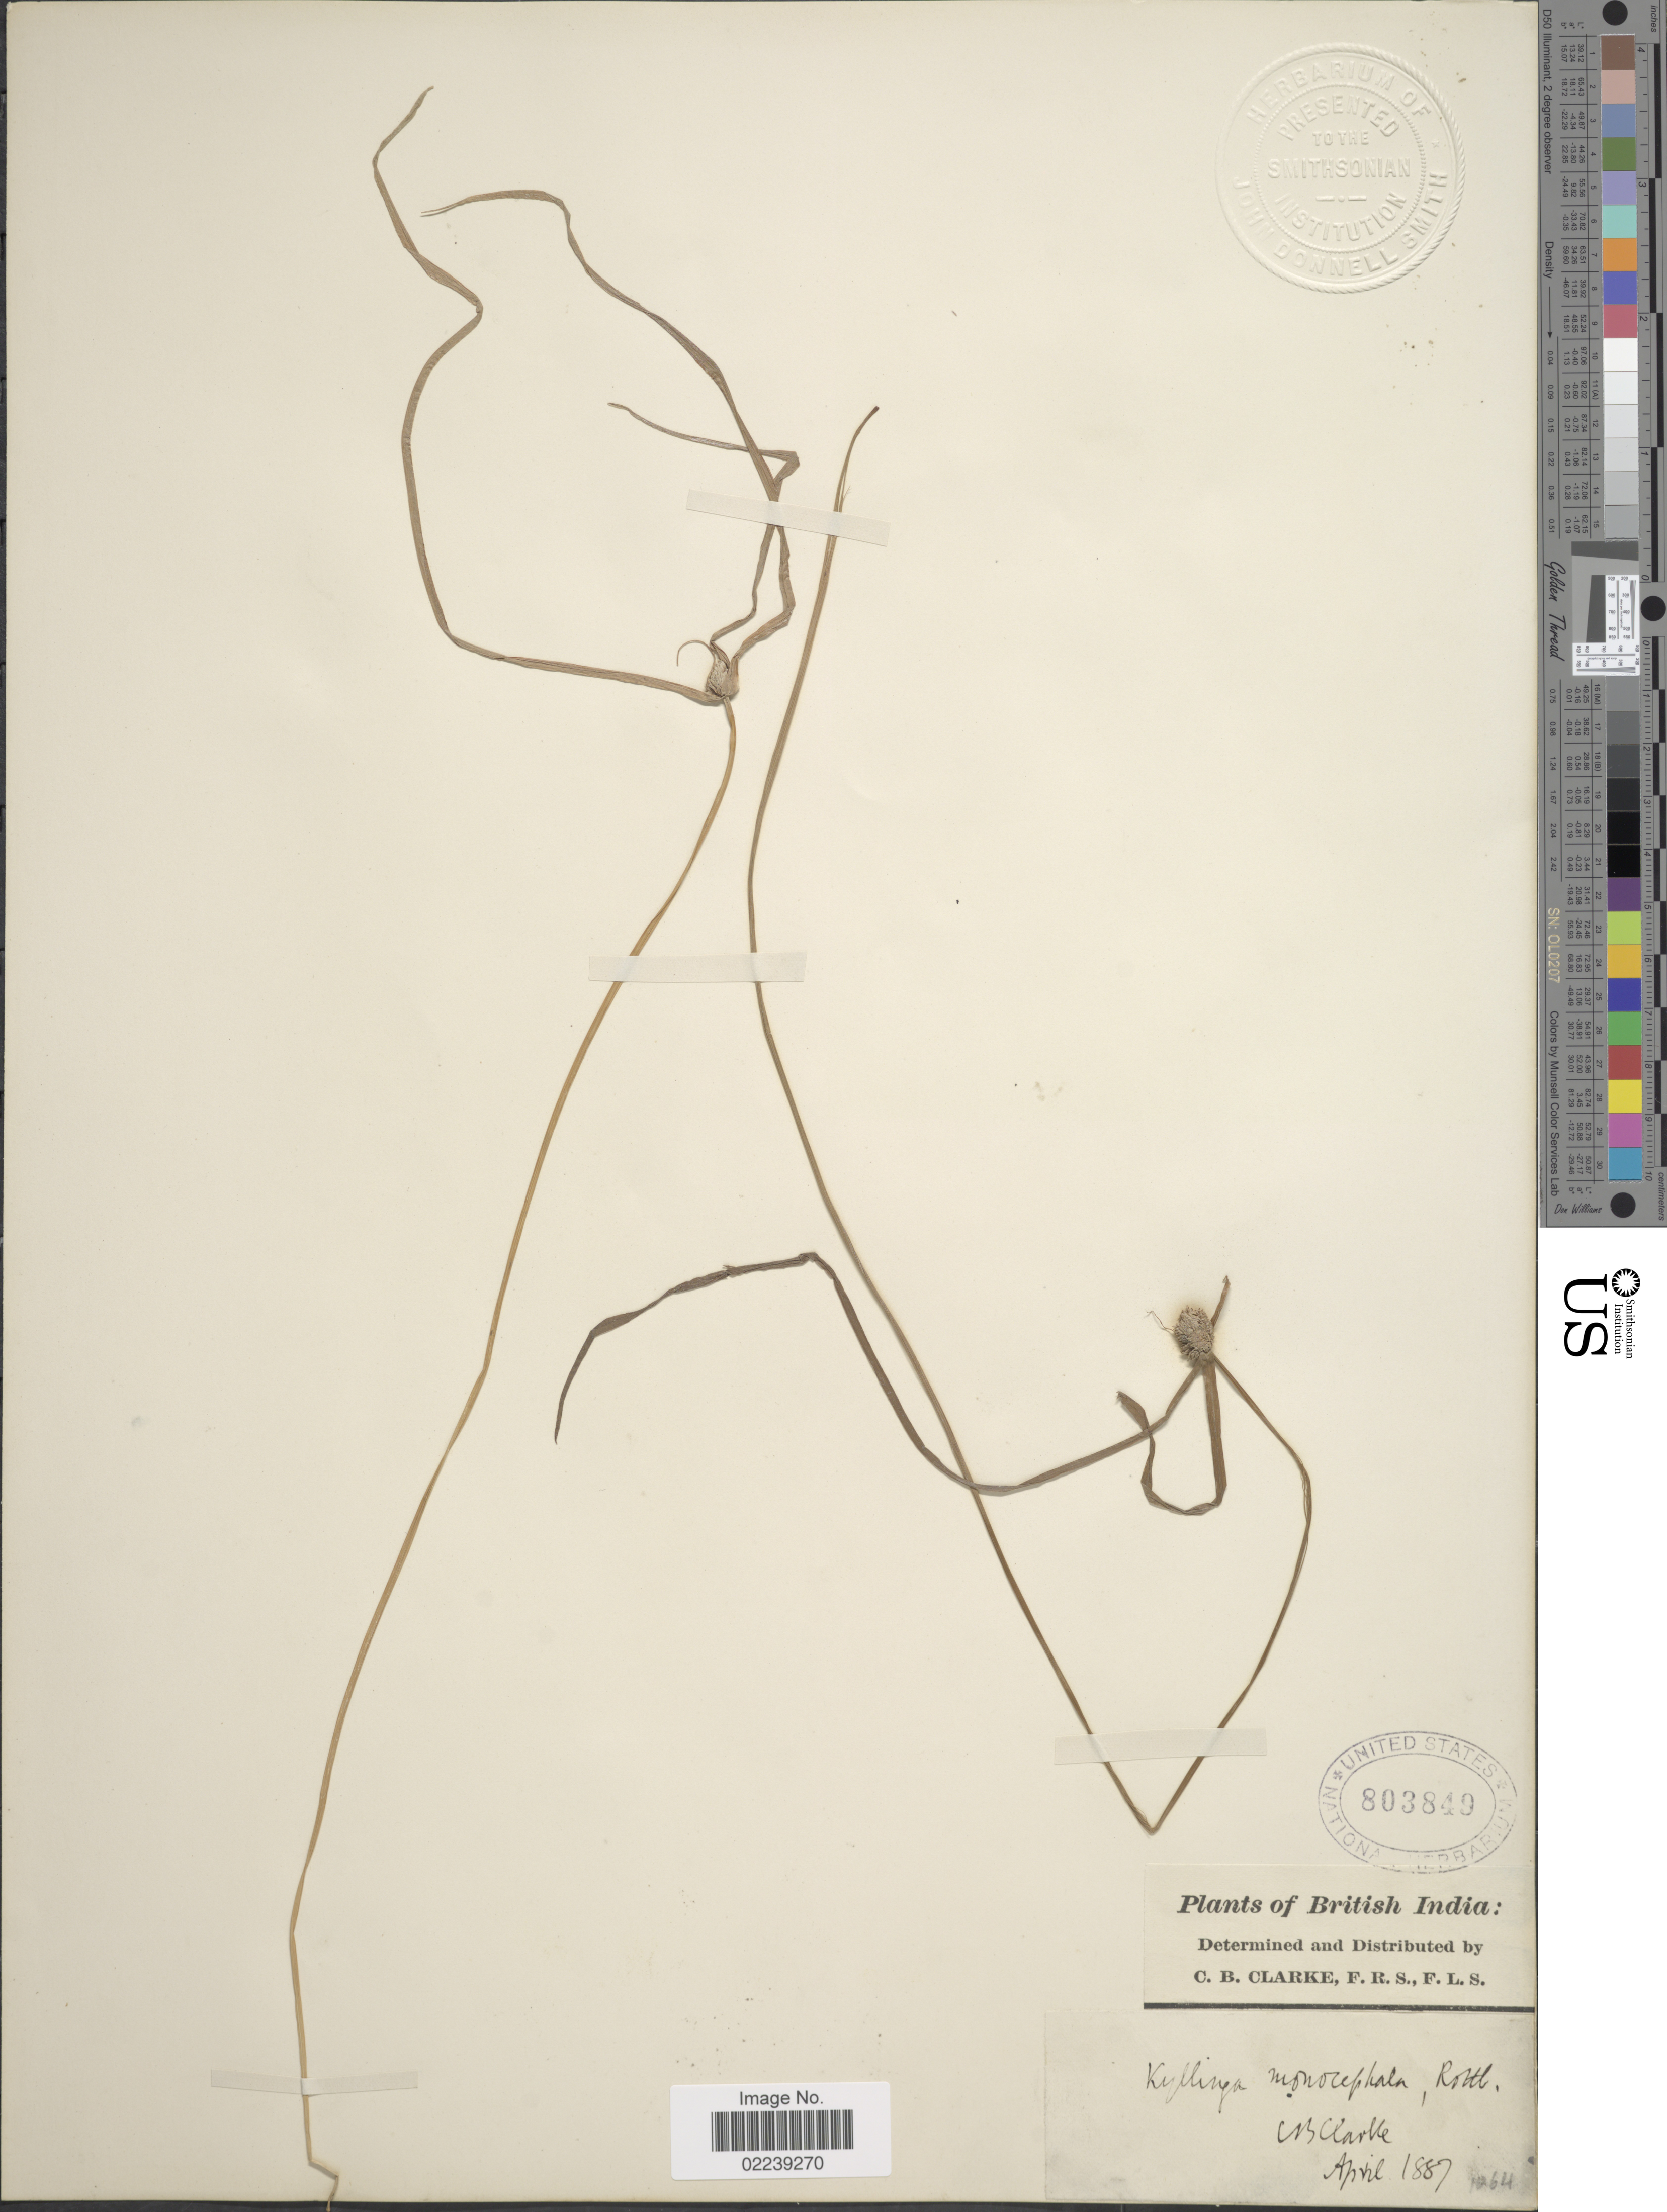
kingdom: Plantae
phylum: Tracheophyta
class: Liliopsida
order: Poales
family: Cyperaceae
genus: Cyperus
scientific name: Cyperus mindorensis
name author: (Steud.) Huygh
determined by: Strong, M. T., (US), Smithsonian Institution - National Museum of Natural History (UNITED STATES)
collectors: C. B. Clarke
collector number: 1064?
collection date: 1887-04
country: India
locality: British India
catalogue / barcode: US 803849